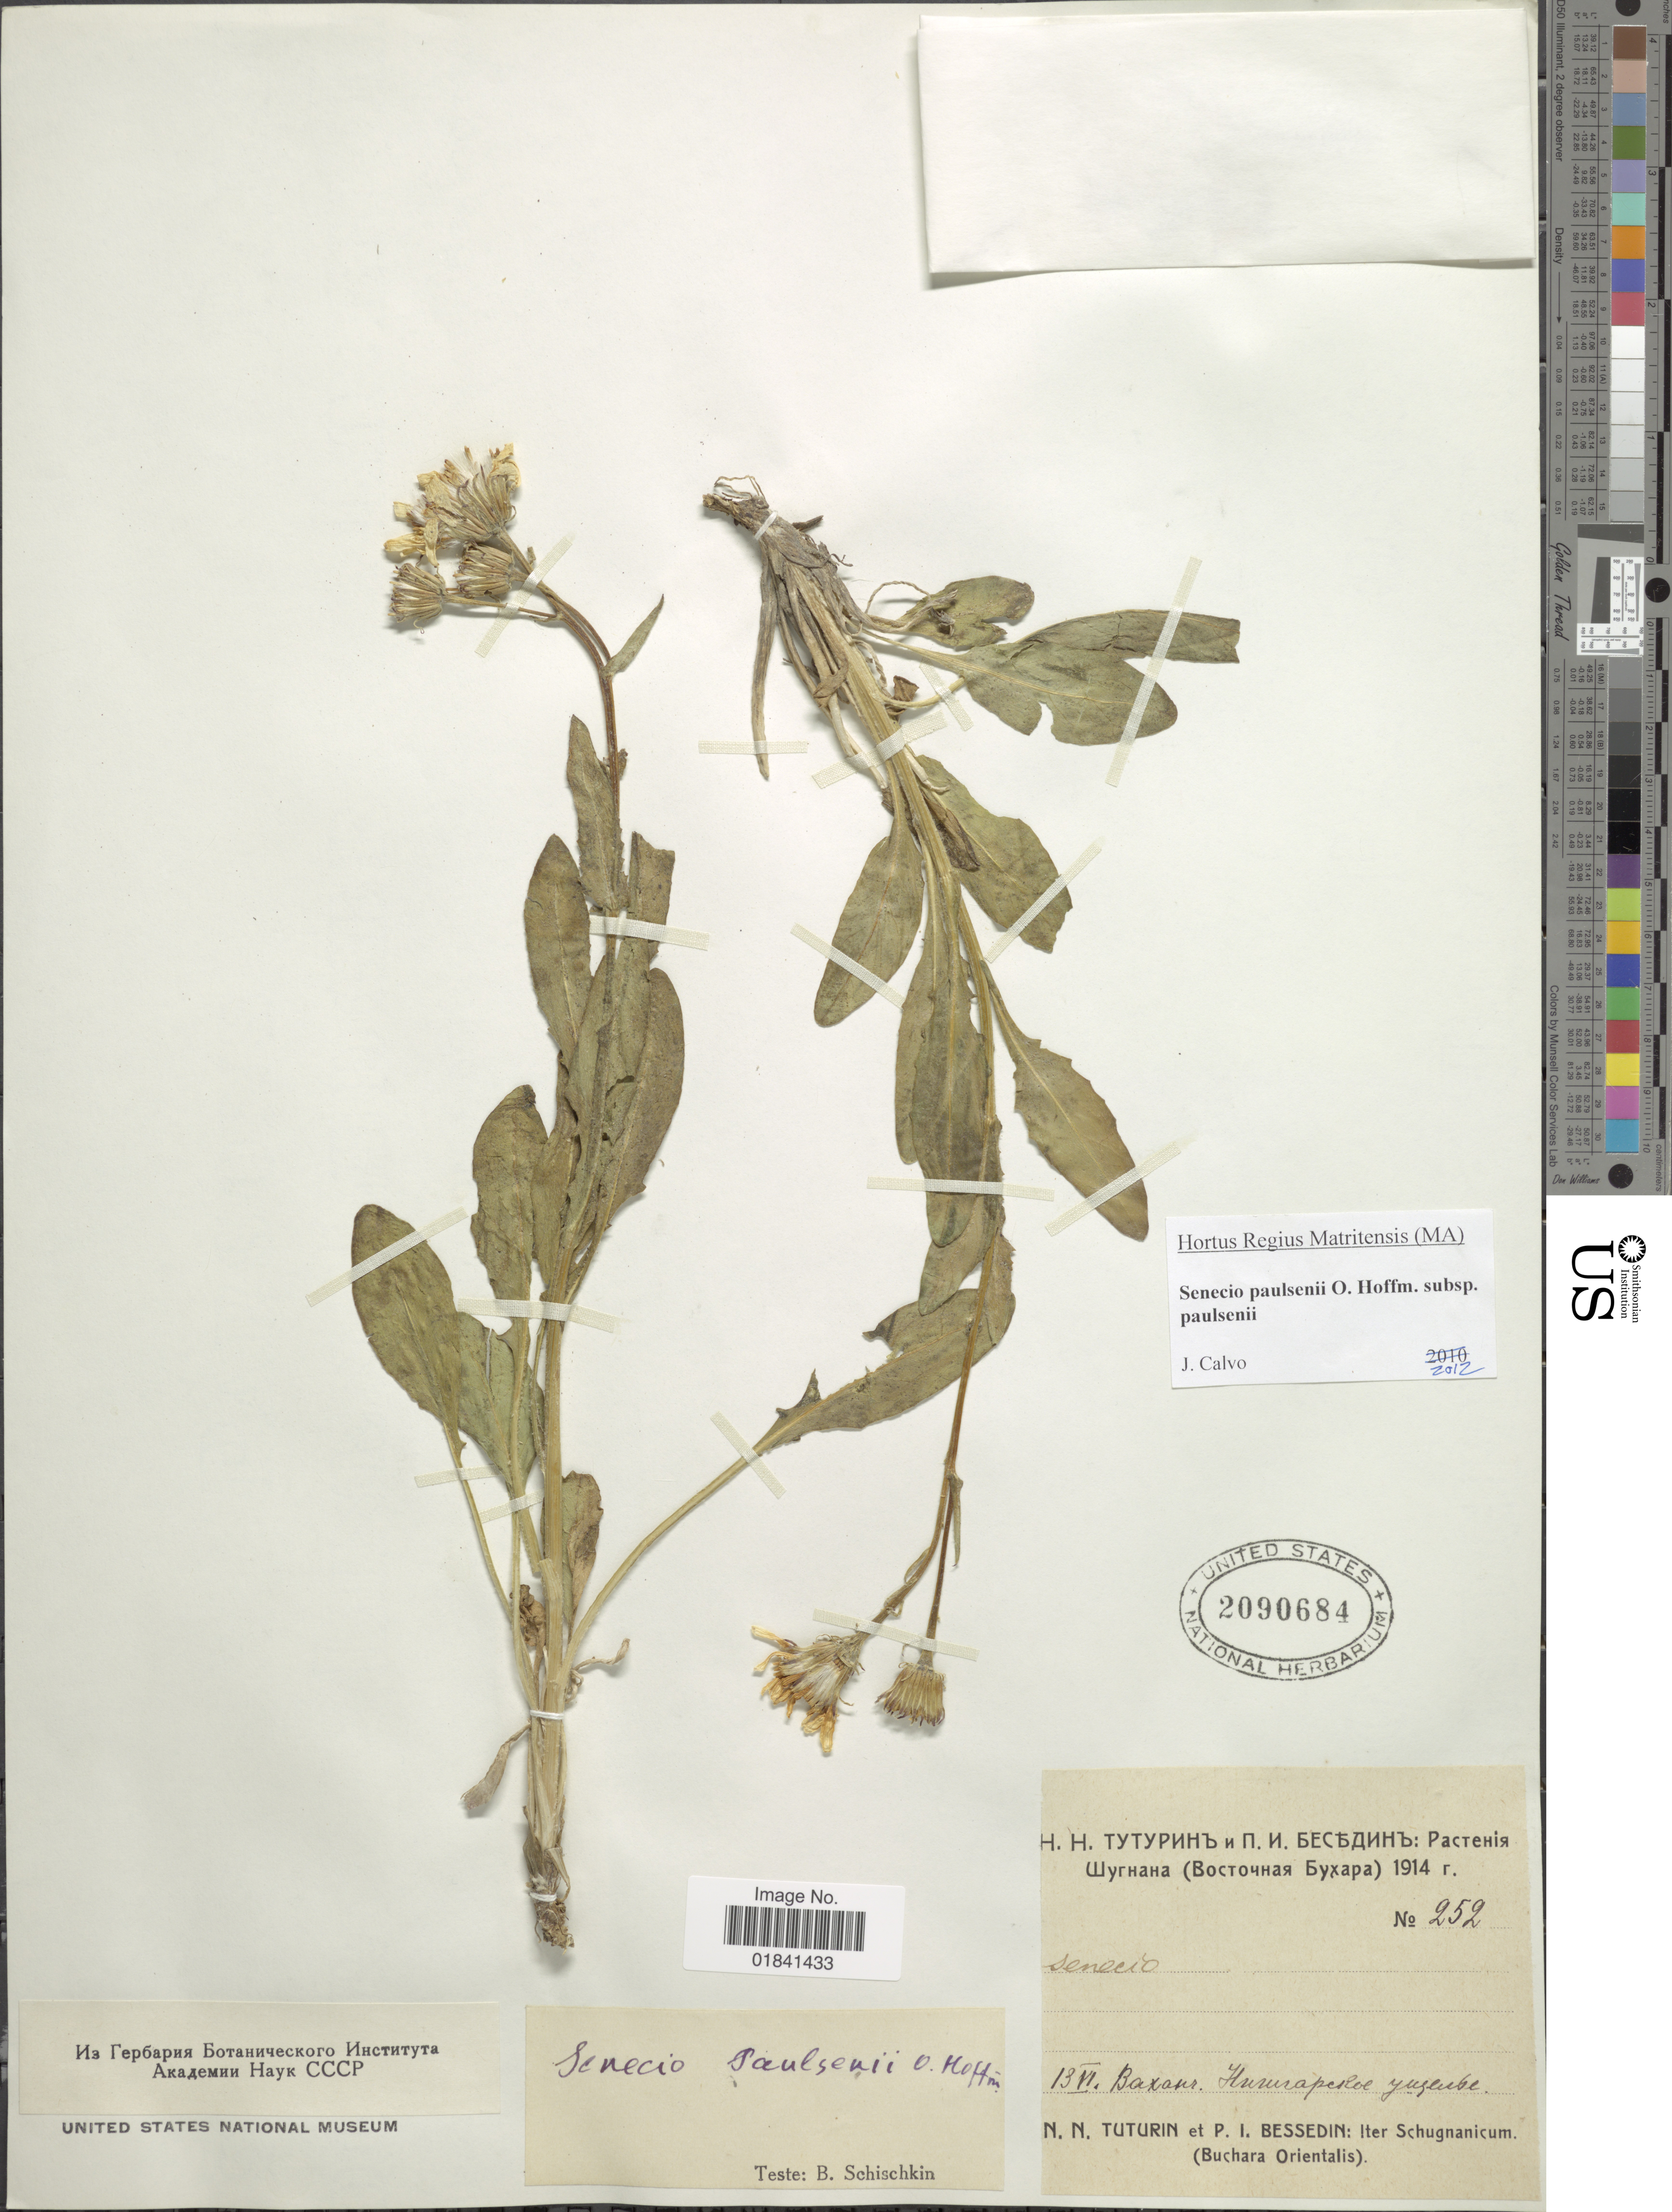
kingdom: Plantae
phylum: Tracheophyta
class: Magnoliopsida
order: Asterales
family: Asteraceae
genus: Senecio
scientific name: Senecio paulsenii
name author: O. Hoffm.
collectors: N. Tuturin & P. Bessedin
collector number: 252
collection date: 1914-06-13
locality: Iter Schugnanicum (Buchara Orientalis)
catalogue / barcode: US 2090684